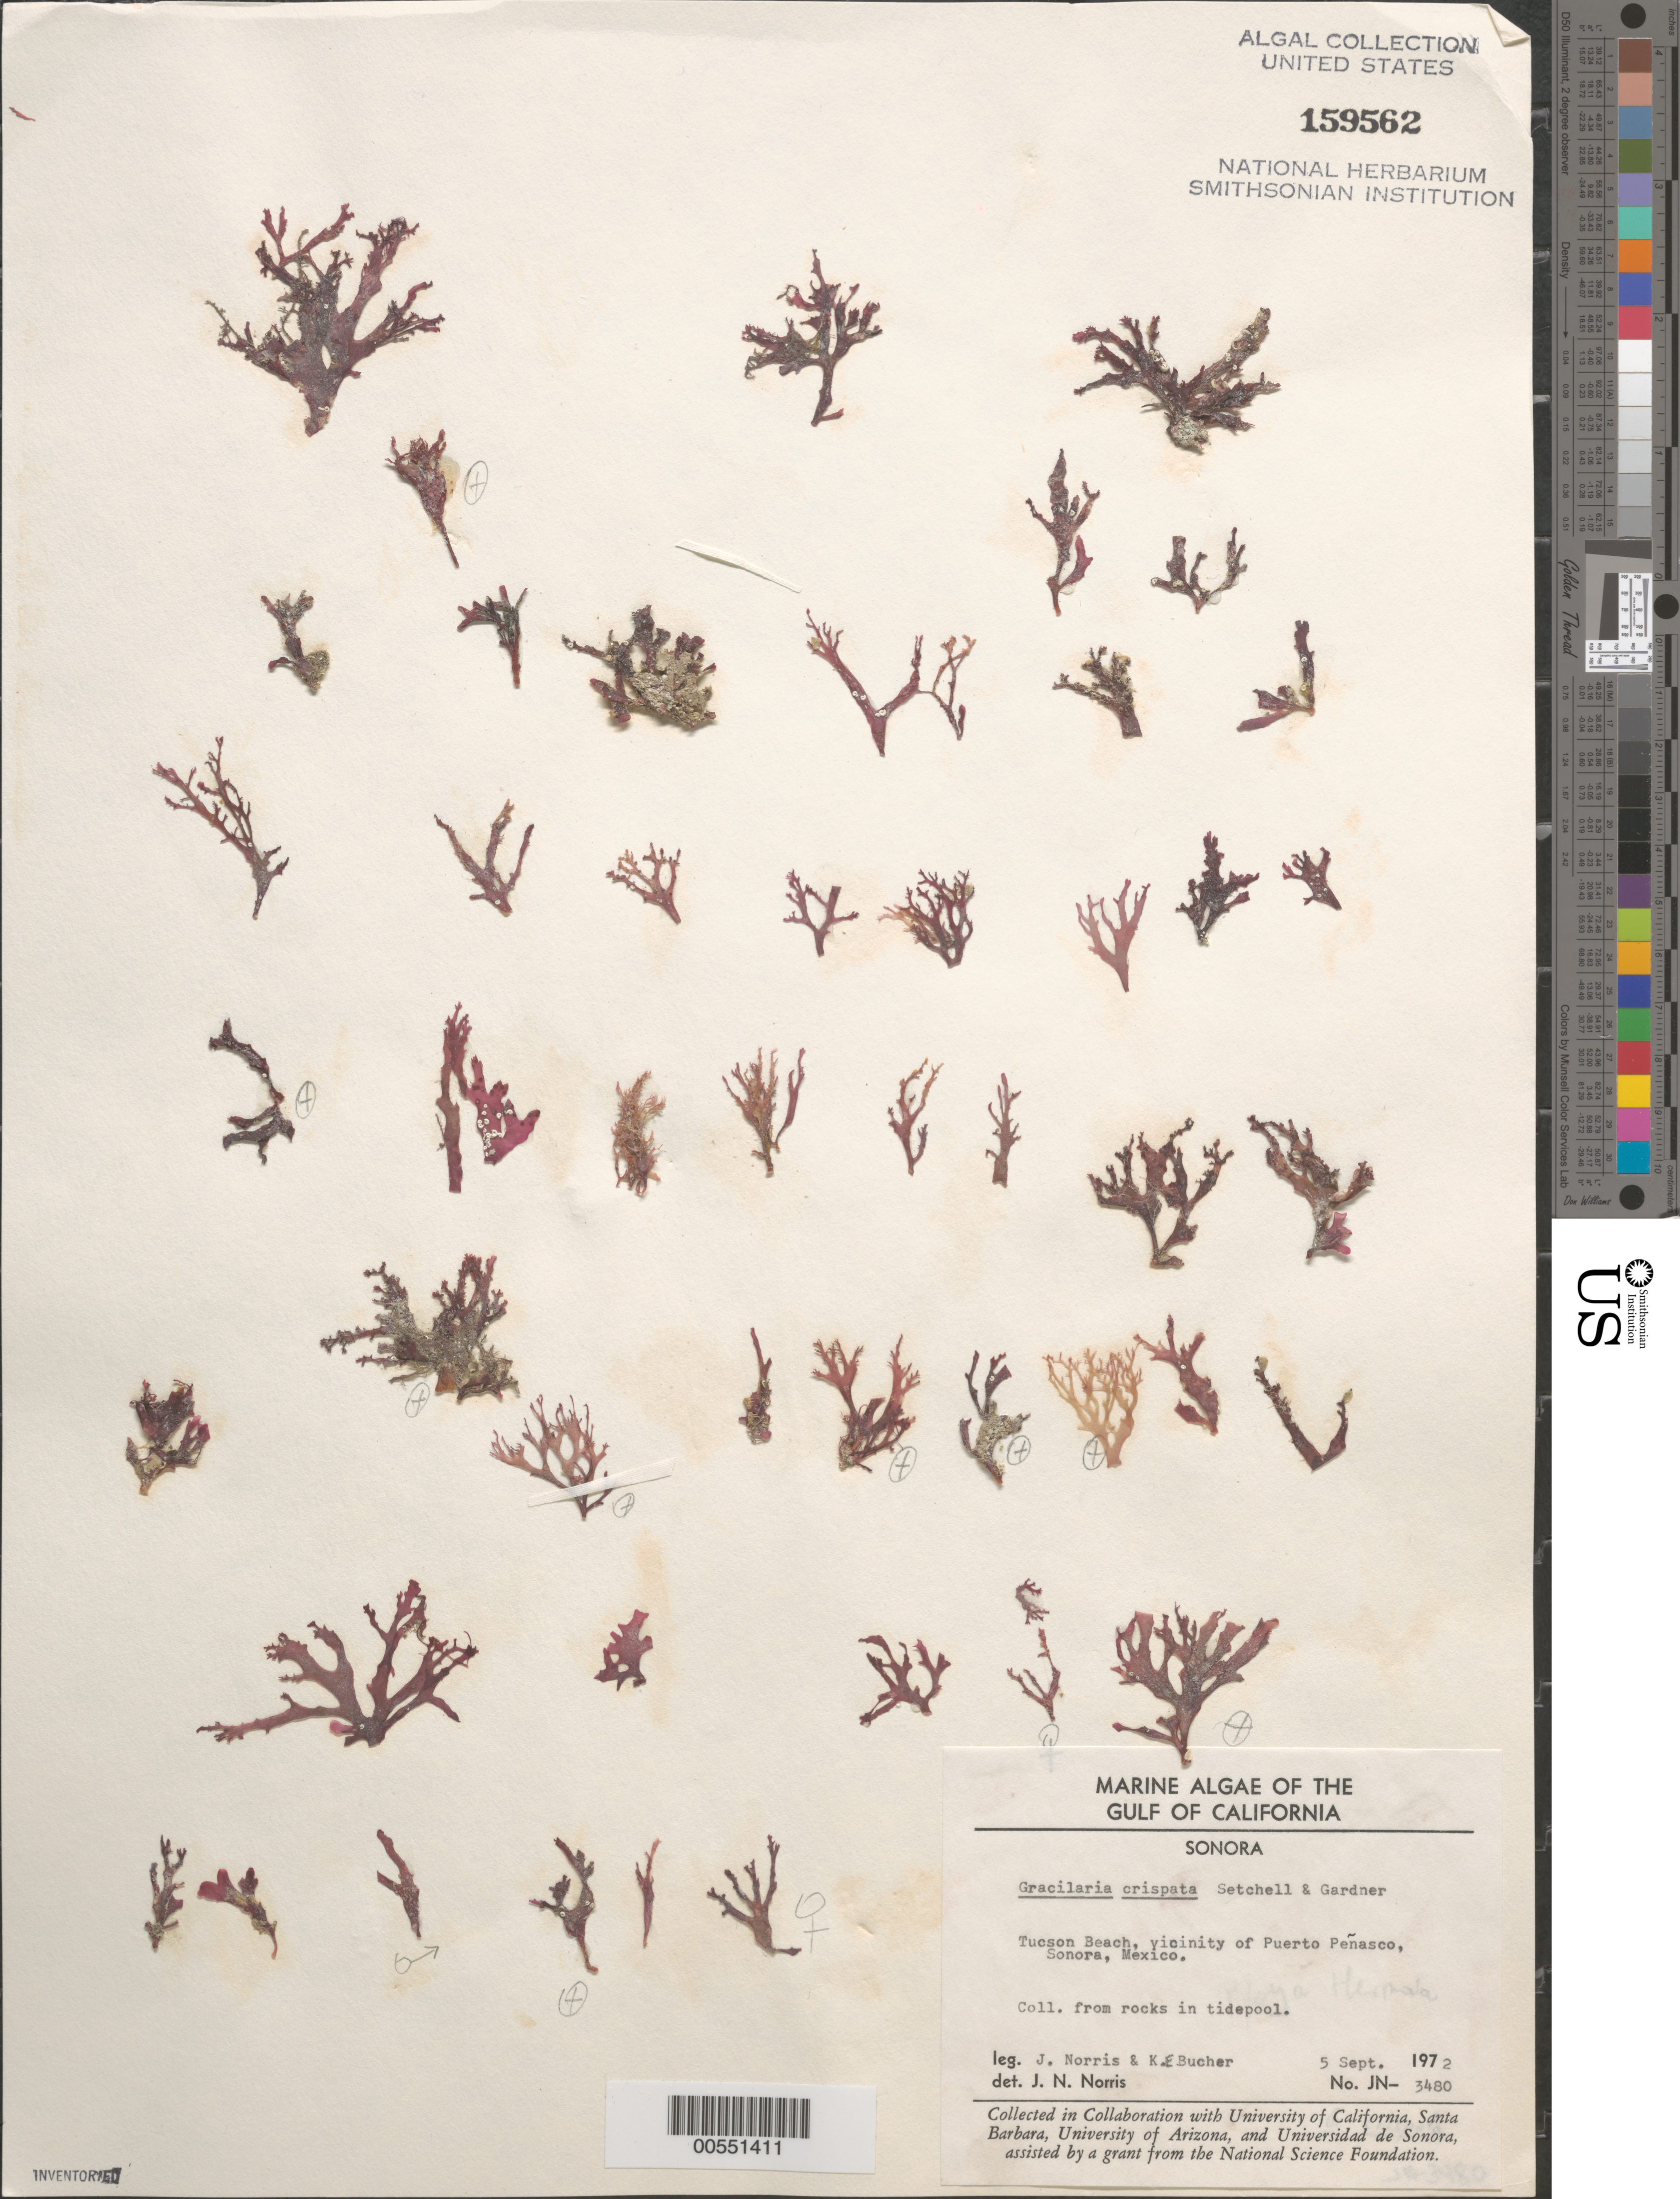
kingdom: Plantae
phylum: Rhodophyta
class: Florideophyceae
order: Gracilariales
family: Gracilariaceae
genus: Gracilaria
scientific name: Gracilaria crispata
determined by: Norris, James N.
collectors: J. N. Norris & K. E. Bucher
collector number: JN-3480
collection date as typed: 05 Sep 1972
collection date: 1972-09-05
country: Mexico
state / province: Sonora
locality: Playa Tucson, Puerto Penasco area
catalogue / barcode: US 159562